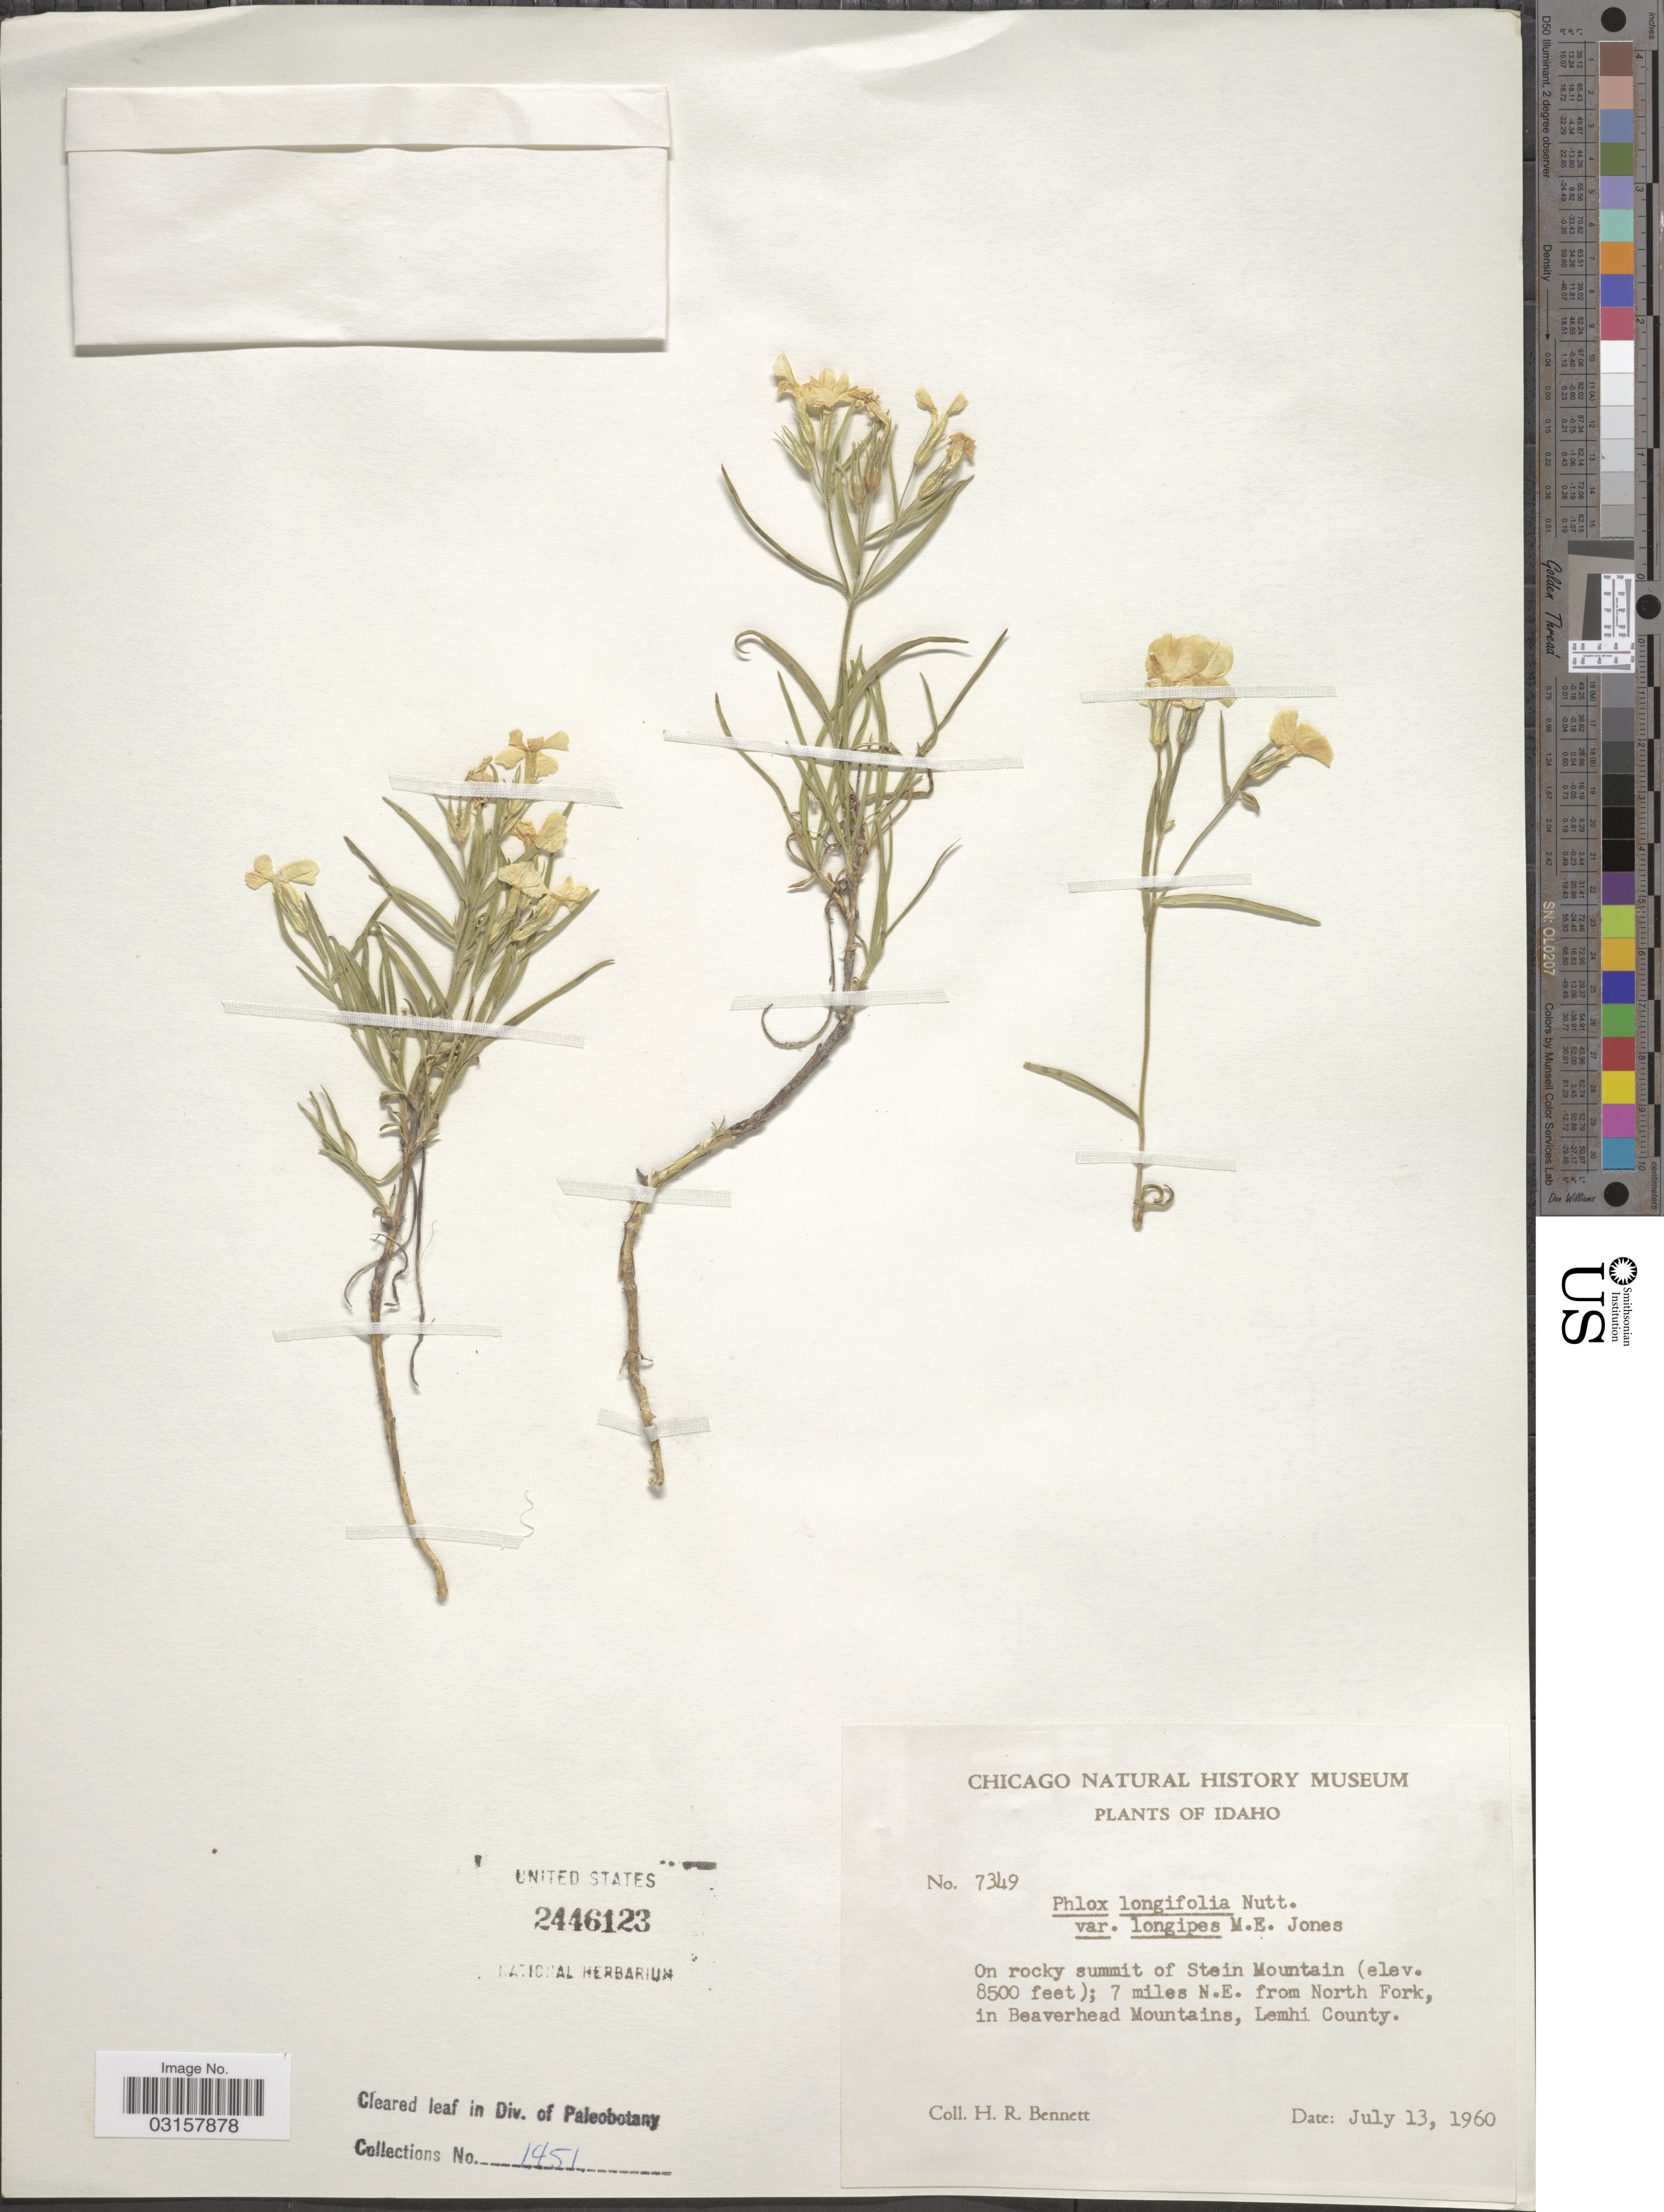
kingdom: Plantae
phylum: Tracheophyta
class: Magnoliopsida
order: Ericales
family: Polemoniaceae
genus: Phlox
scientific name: Phlox longifolia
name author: Nutt.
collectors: H. R. Bennett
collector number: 7349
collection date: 1960-07-13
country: United States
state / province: Idaho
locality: On rocky summit of Stein Mountain; 7 miles N.E. from North Fork, in Beaverhead Mountains, Lemhi County.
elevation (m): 2591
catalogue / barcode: US 2446123